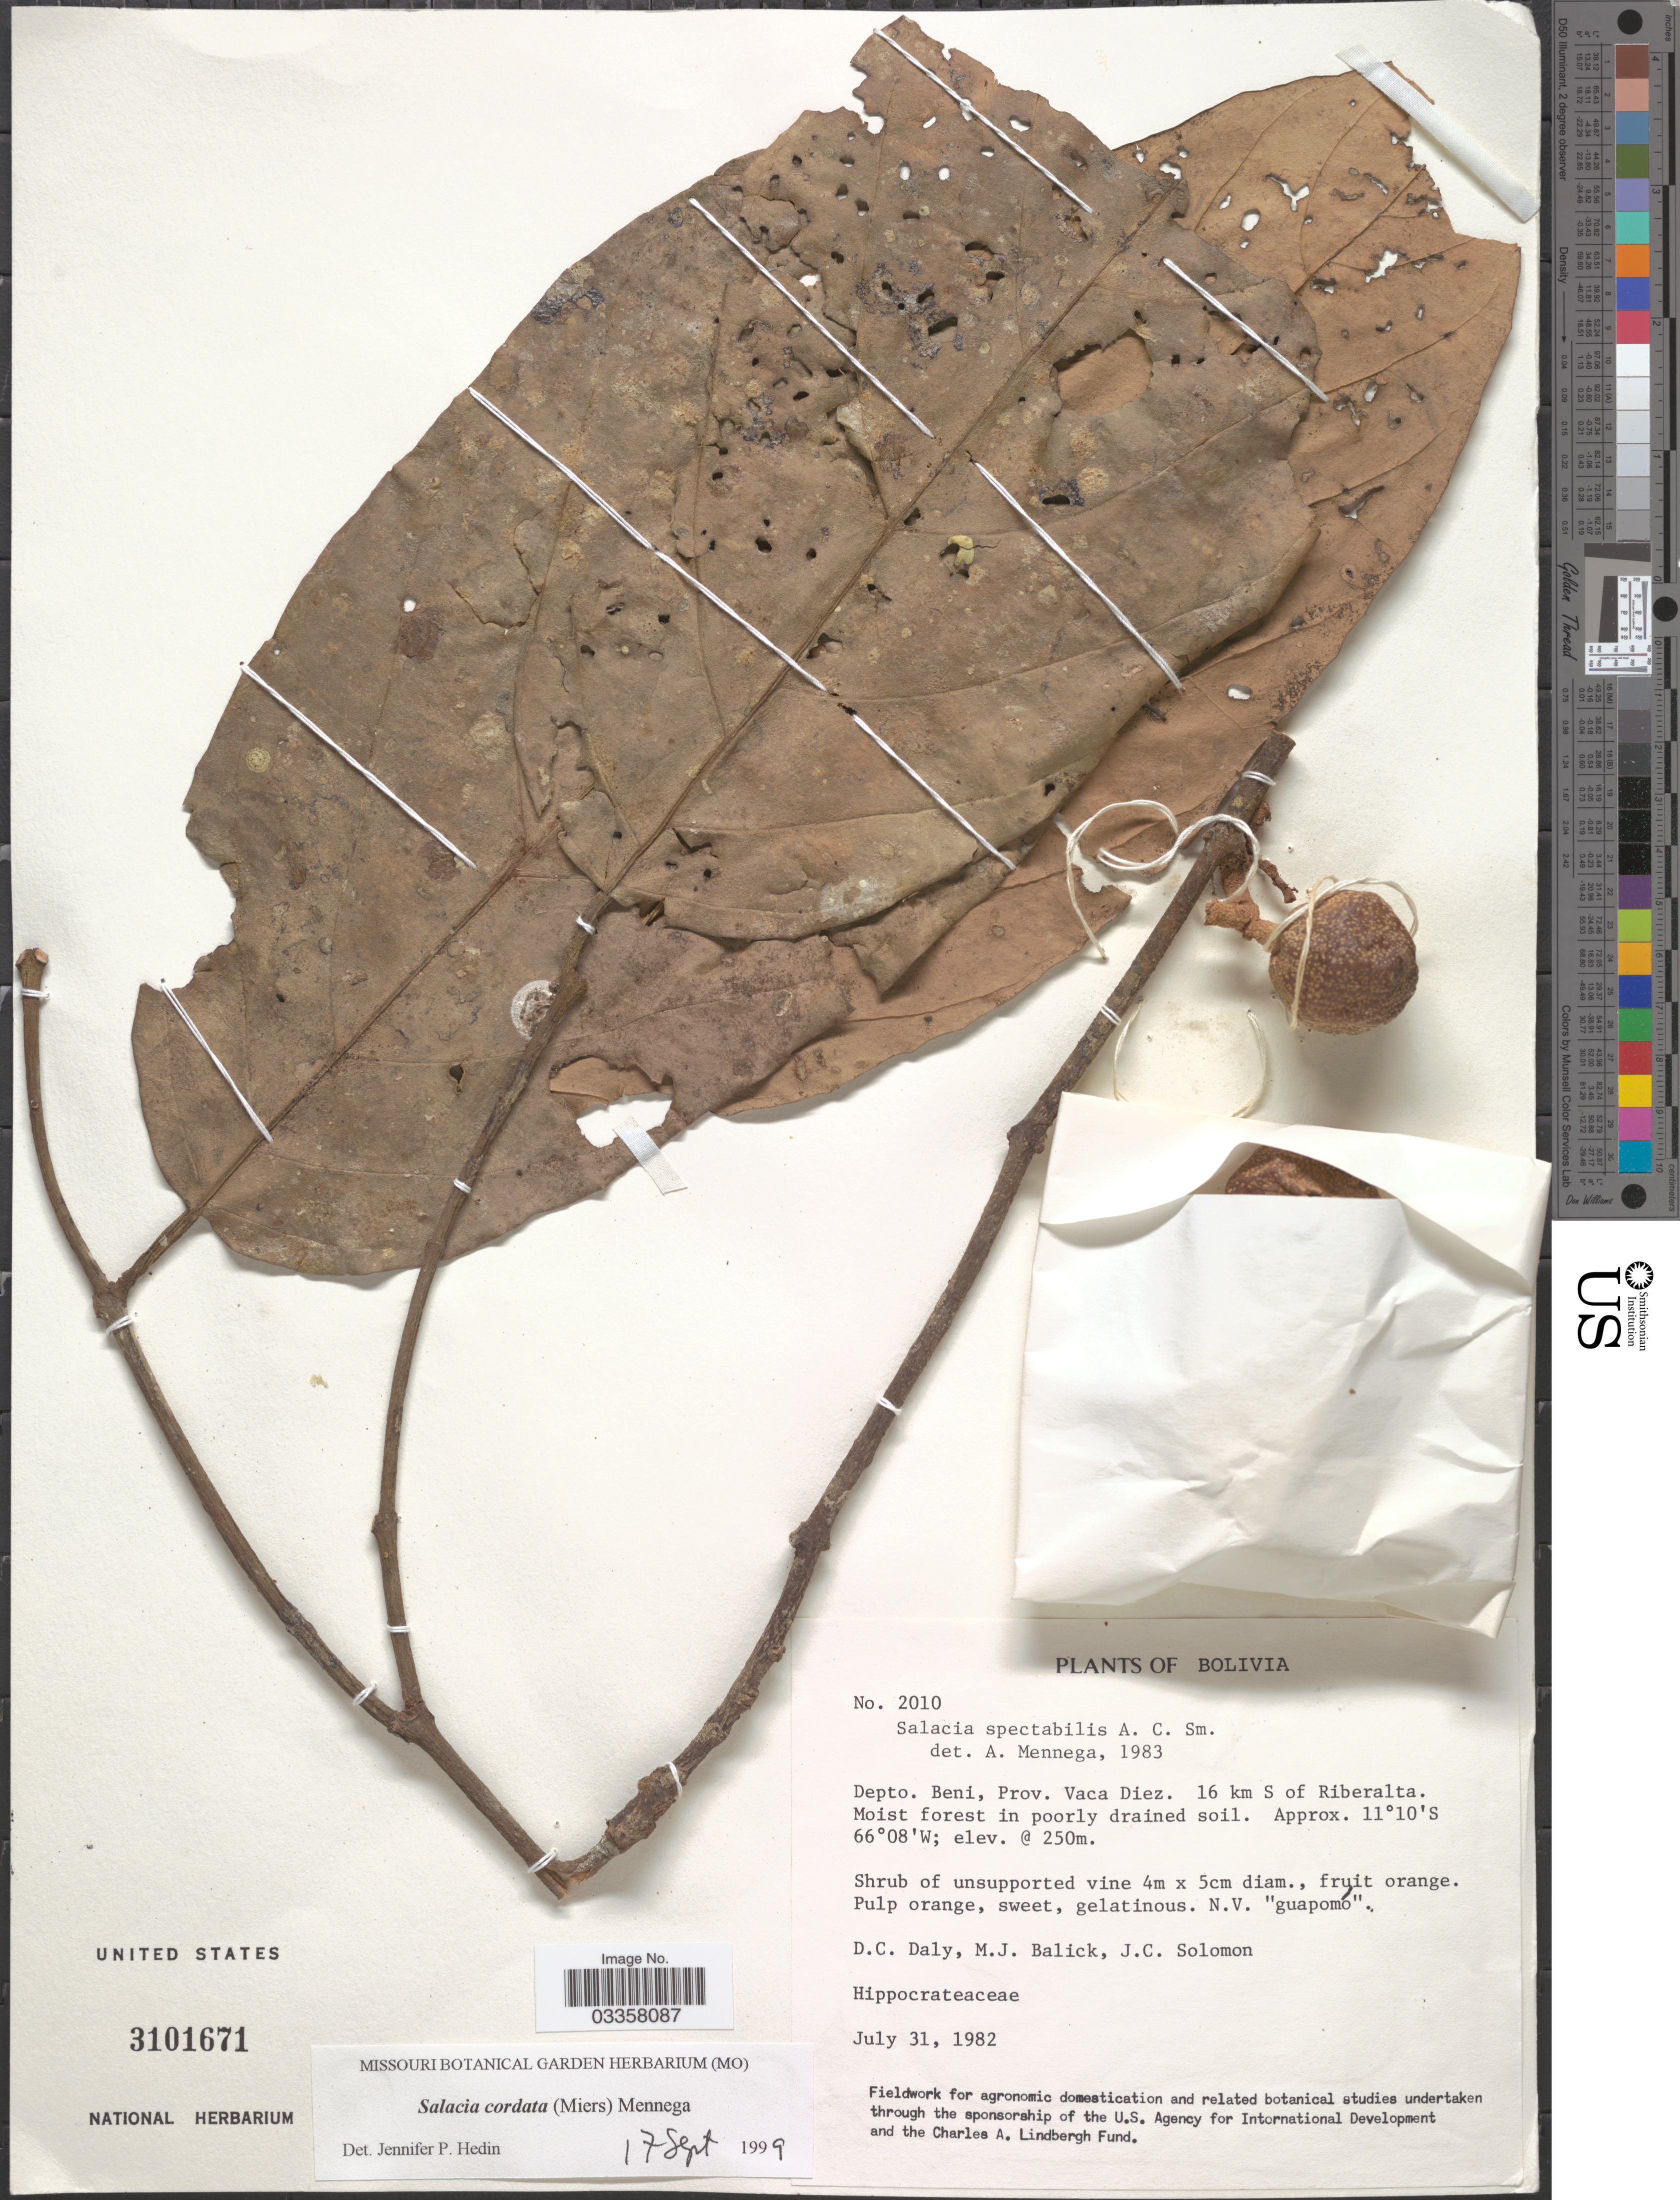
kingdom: Plantae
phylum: Tracheophyta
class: Magnoliopsida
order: Celastrales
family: Celastraceae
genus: Salacia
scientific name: Salacia cordata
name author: (Miers) Mennega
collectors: D. C. Daly, M. J. Balick & J. C. Solomon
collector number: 2010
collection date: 1982-07-31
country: Bolivia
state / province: Beni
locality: Prov. Vaca Diez. 16 km S of Riberalta.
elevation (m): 250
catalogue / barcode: US 3101671